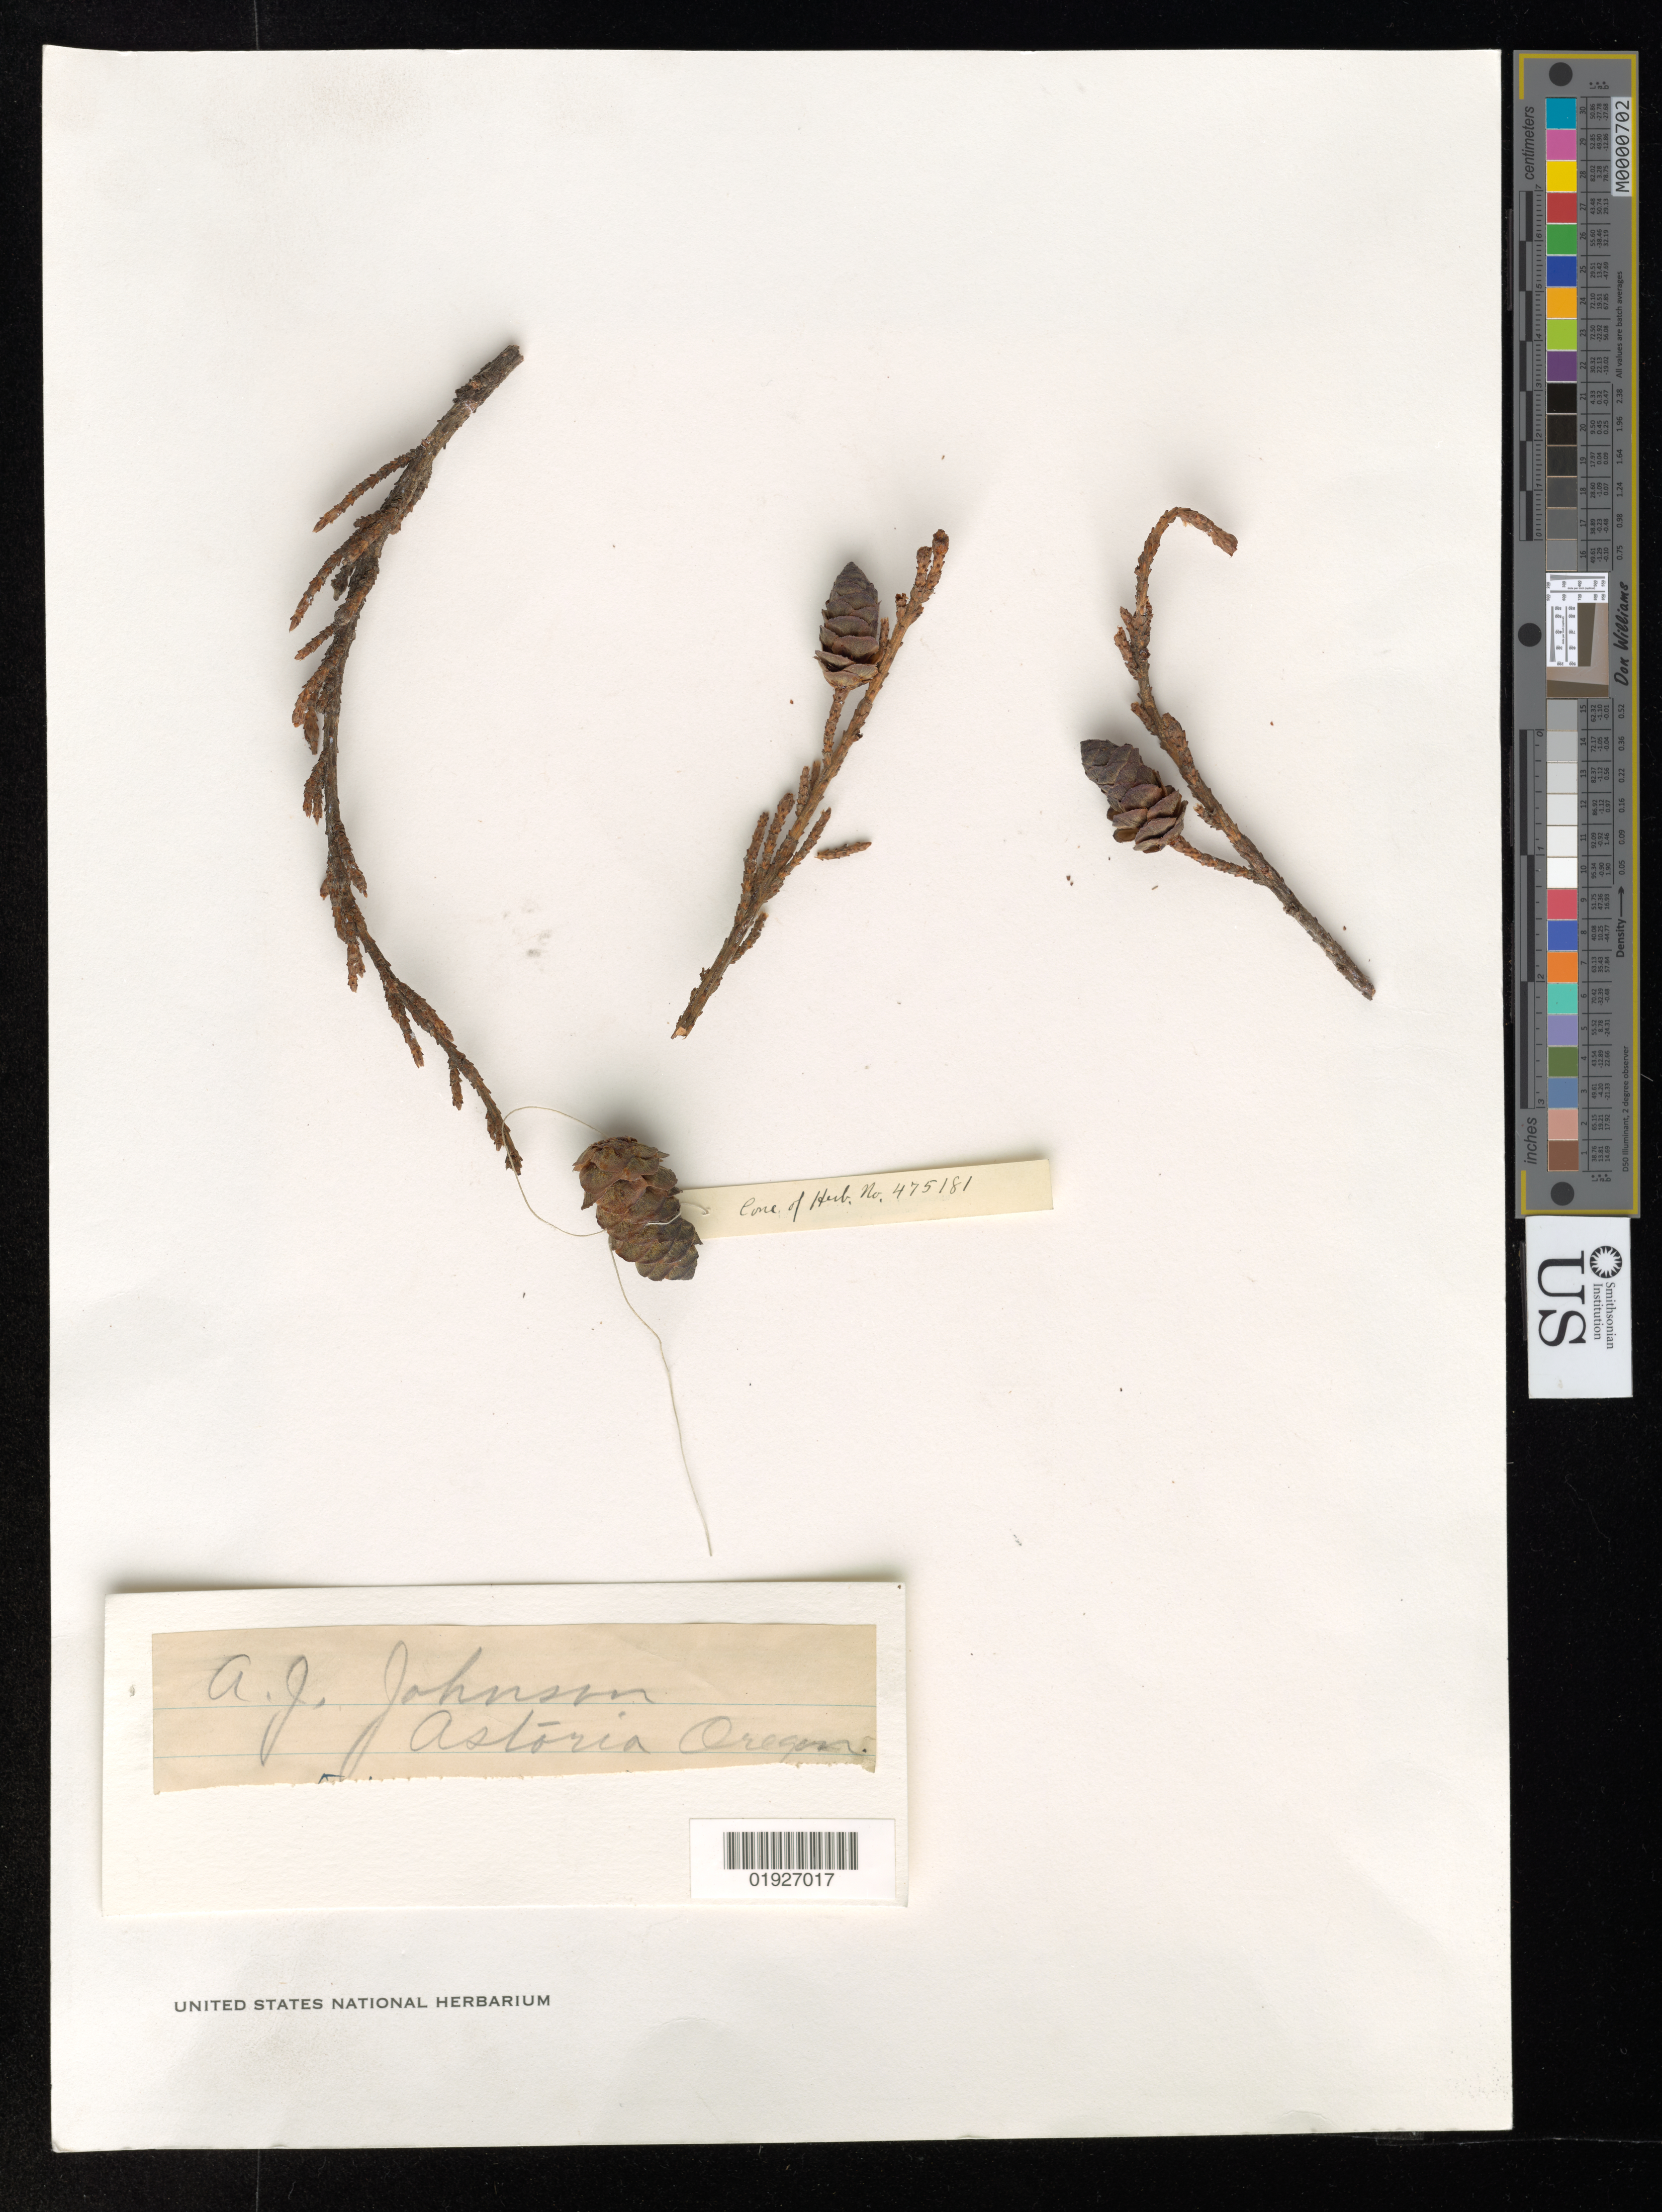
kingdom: Plantae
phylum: Tracheophyta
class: Pinopsida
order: Pinales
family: Pinaceae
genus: Tsuga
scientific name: Tsuga caroliniana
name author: Engelm.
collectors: A. Johnson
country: United States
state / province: Oregon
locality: Astoria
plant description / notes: Herb. no. 475181; There is no specific identification on the specimen tag.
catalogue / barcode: US 475181